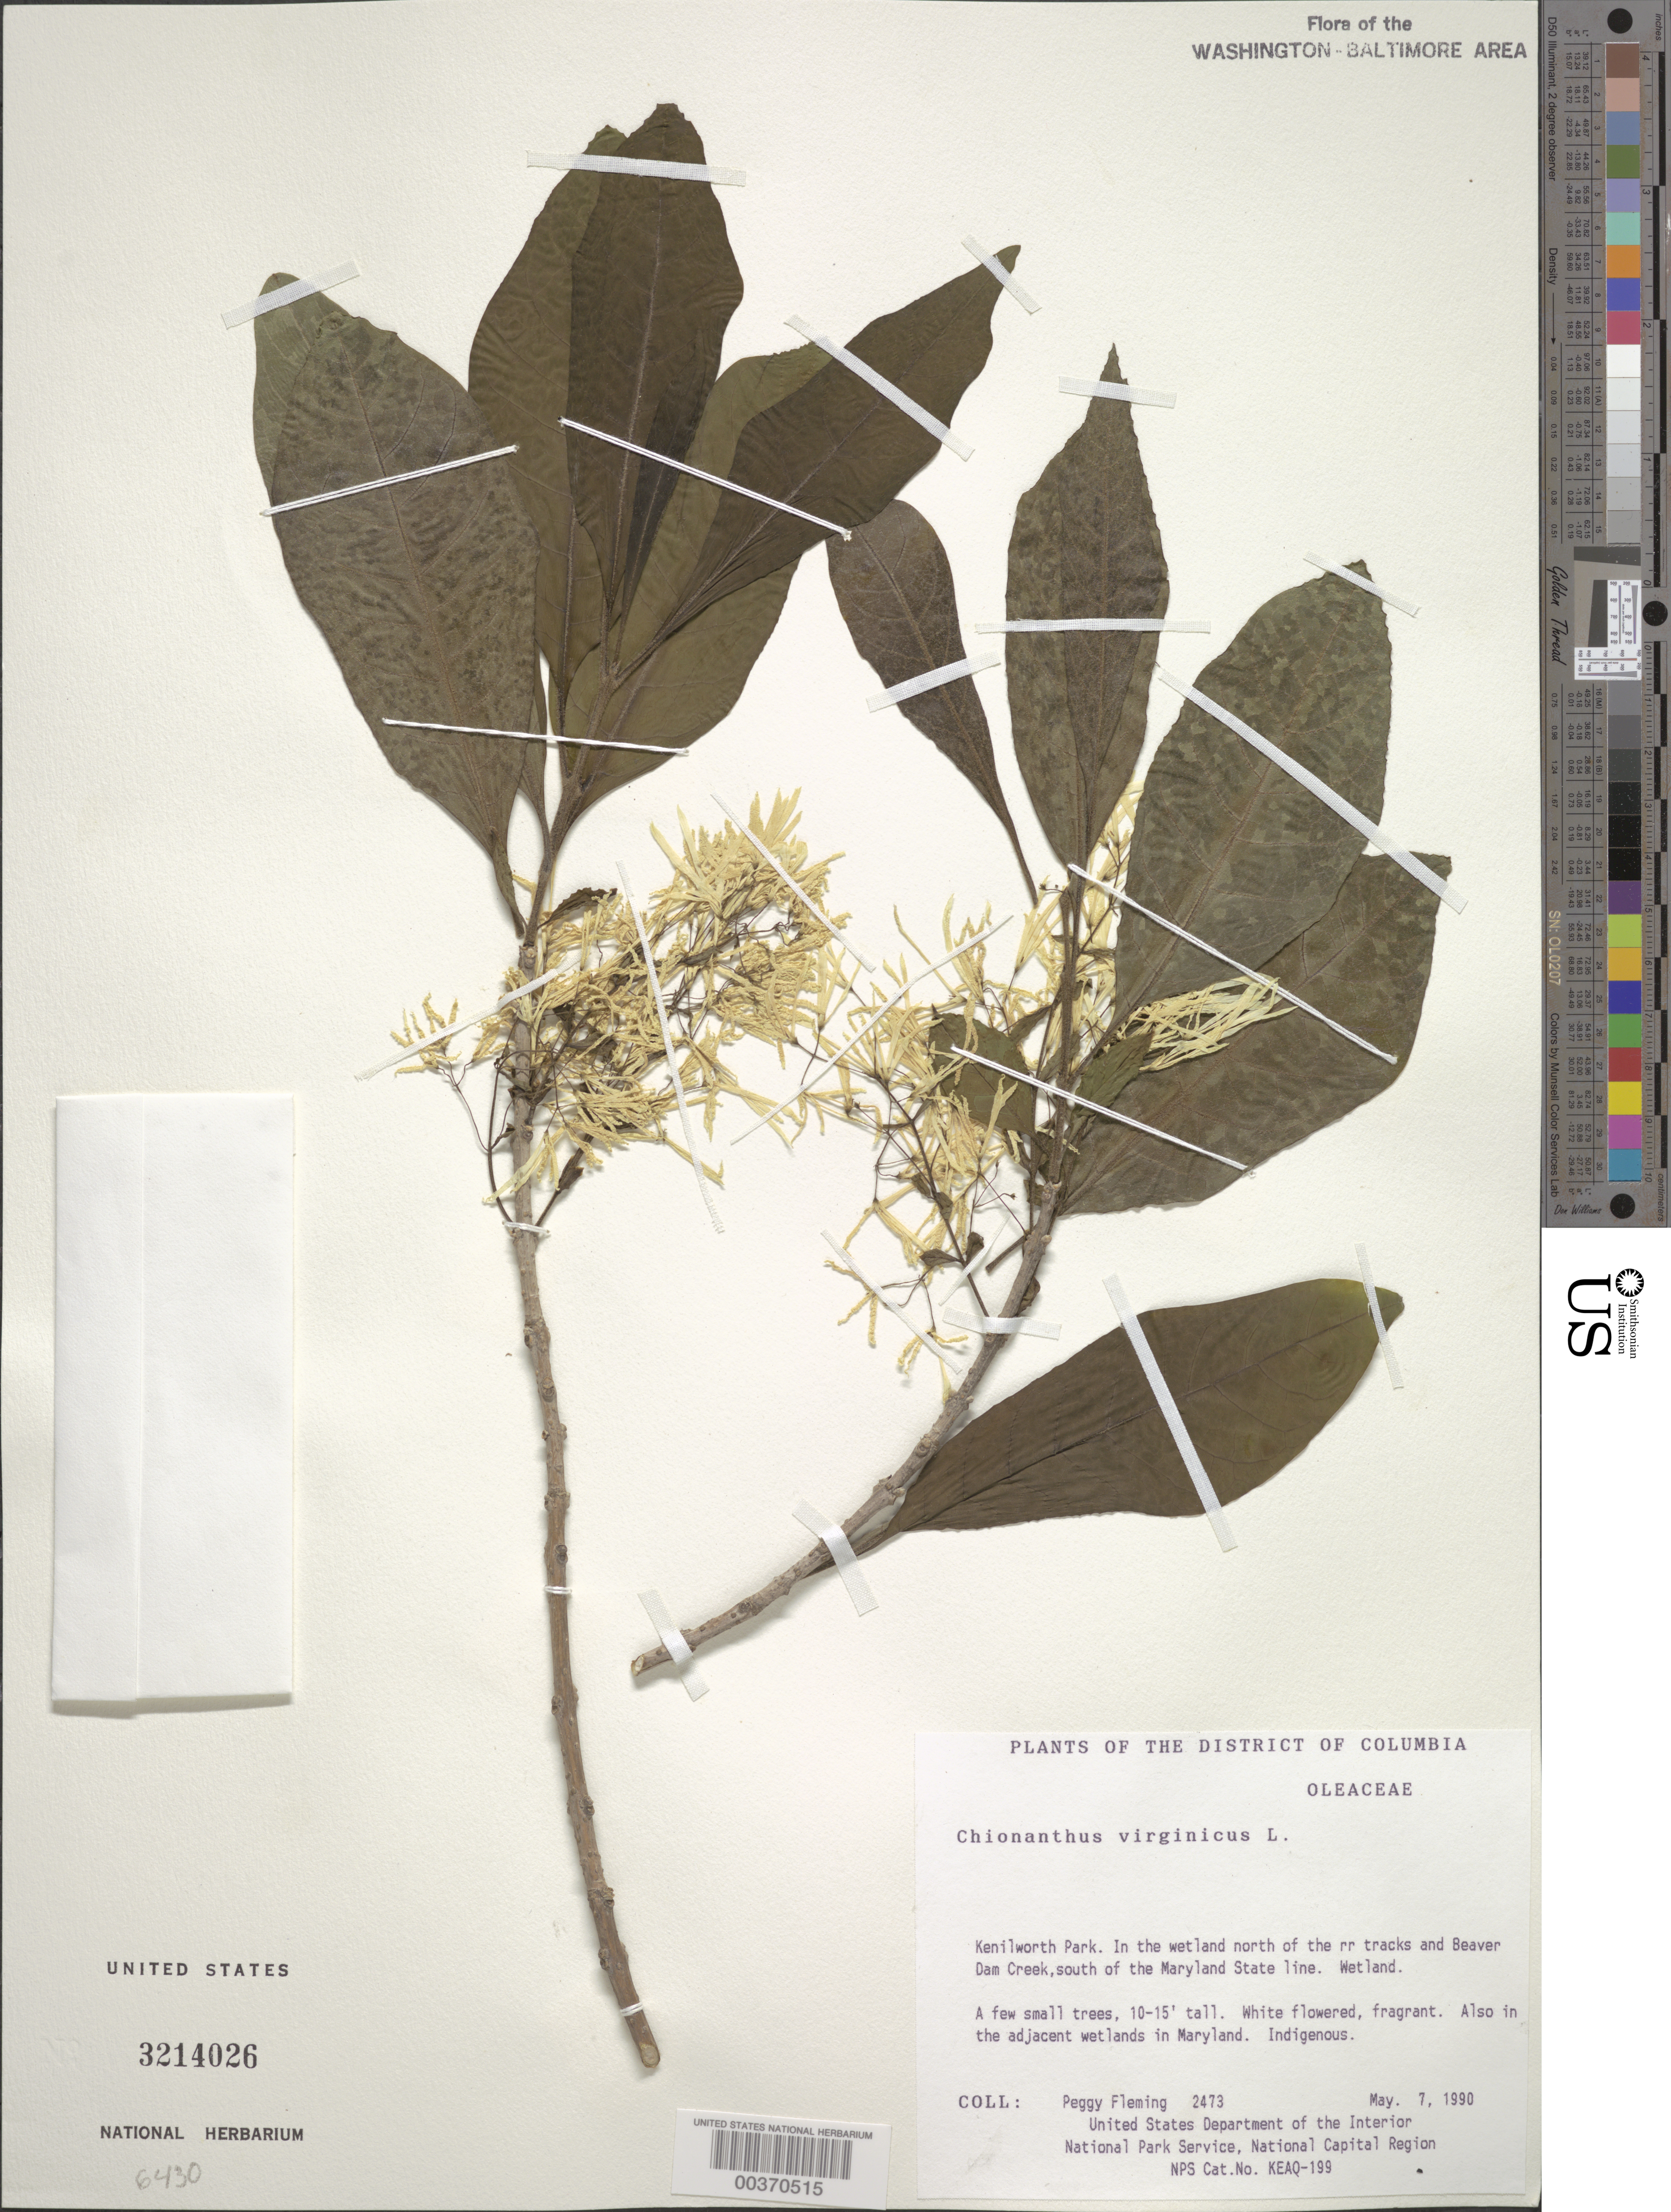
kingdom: Plantae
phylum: Tracheophyta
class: Magnoliopsida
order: Lamiales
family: Oleaceae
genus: Chionanthus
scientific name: Chionanthus virginicus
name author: L.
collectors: P. Fleming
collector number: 2473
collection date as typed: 07 May 1990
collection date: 1990-05-07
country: United States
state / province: District of Columbia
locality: Kenilworth Park, N of RR Tracks and Beaver Dam Creek, S of MD State Line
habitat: Wetland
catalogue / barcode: US 3214026